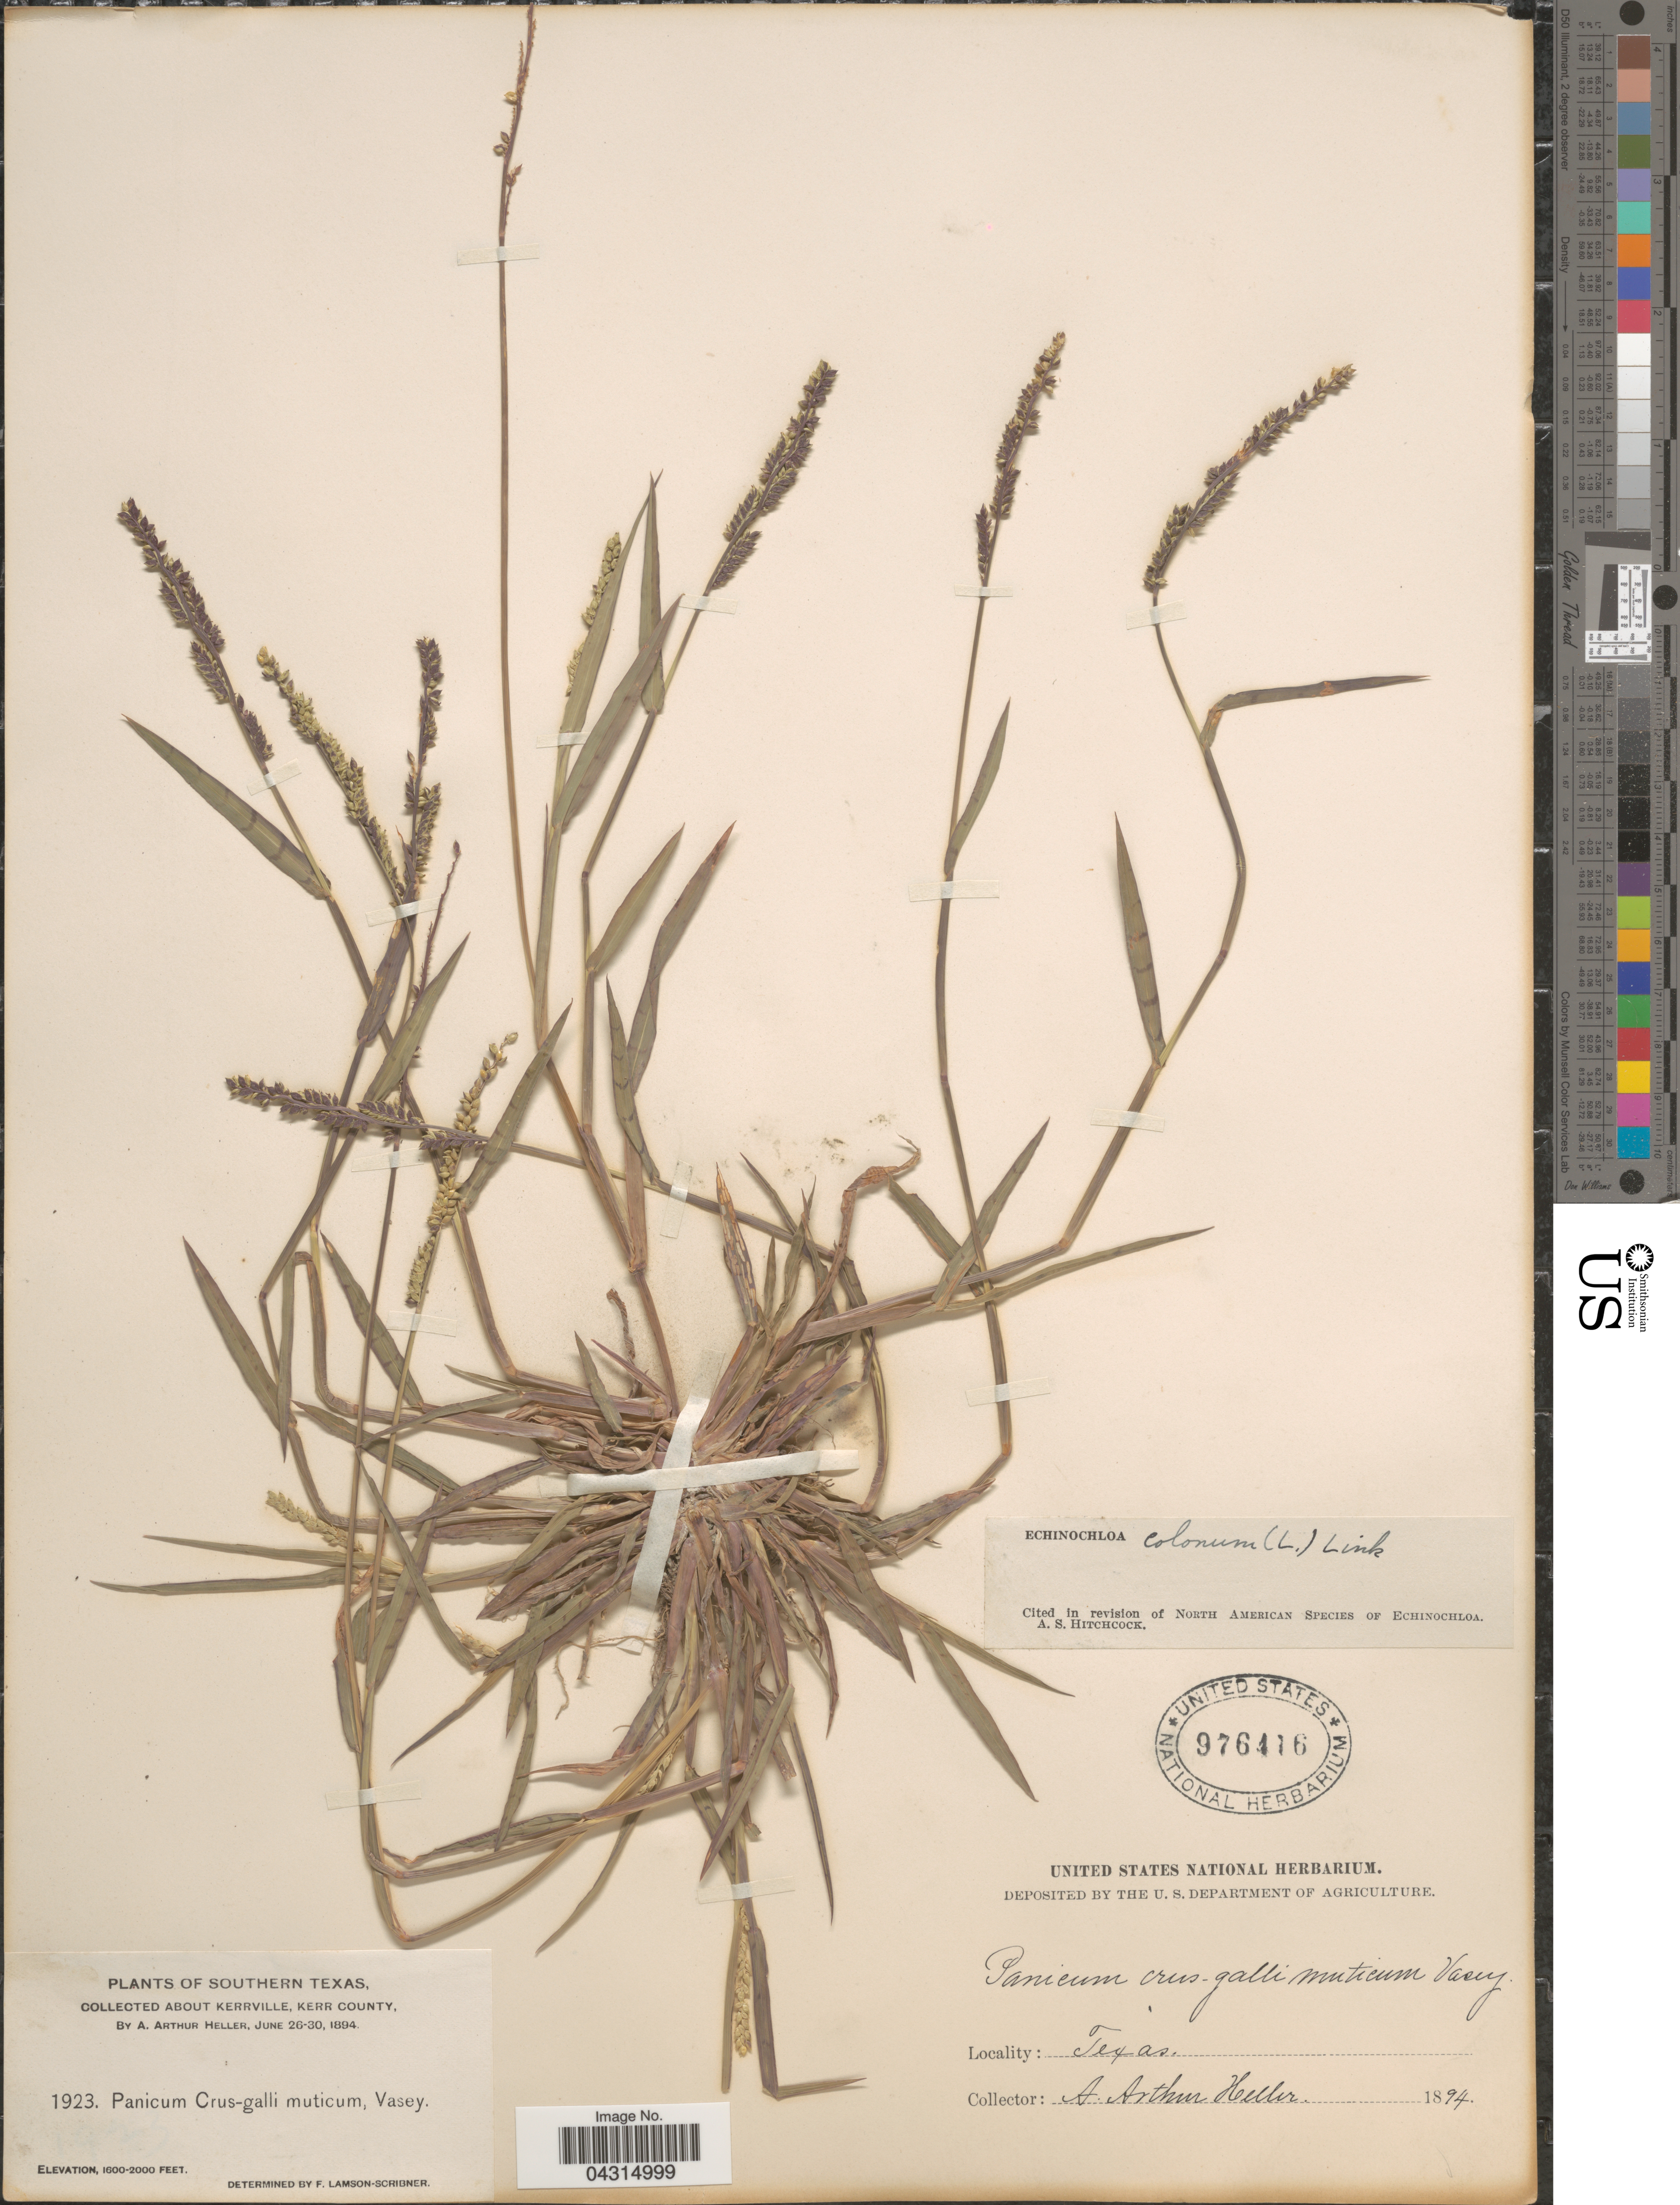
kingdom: Plantae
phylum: Tracheophyta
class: Liliopsida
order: Poales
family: Poaceae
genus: Echinochloa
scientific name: Echinochloa colona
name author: (L.) Link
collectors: A. A. Heller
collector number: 1923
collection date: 1894-06-26/1894-06-30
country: United States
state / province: Texas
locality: Southern Texas. About Kerrville, Kerr County.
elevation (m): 488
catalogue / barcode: US 976416